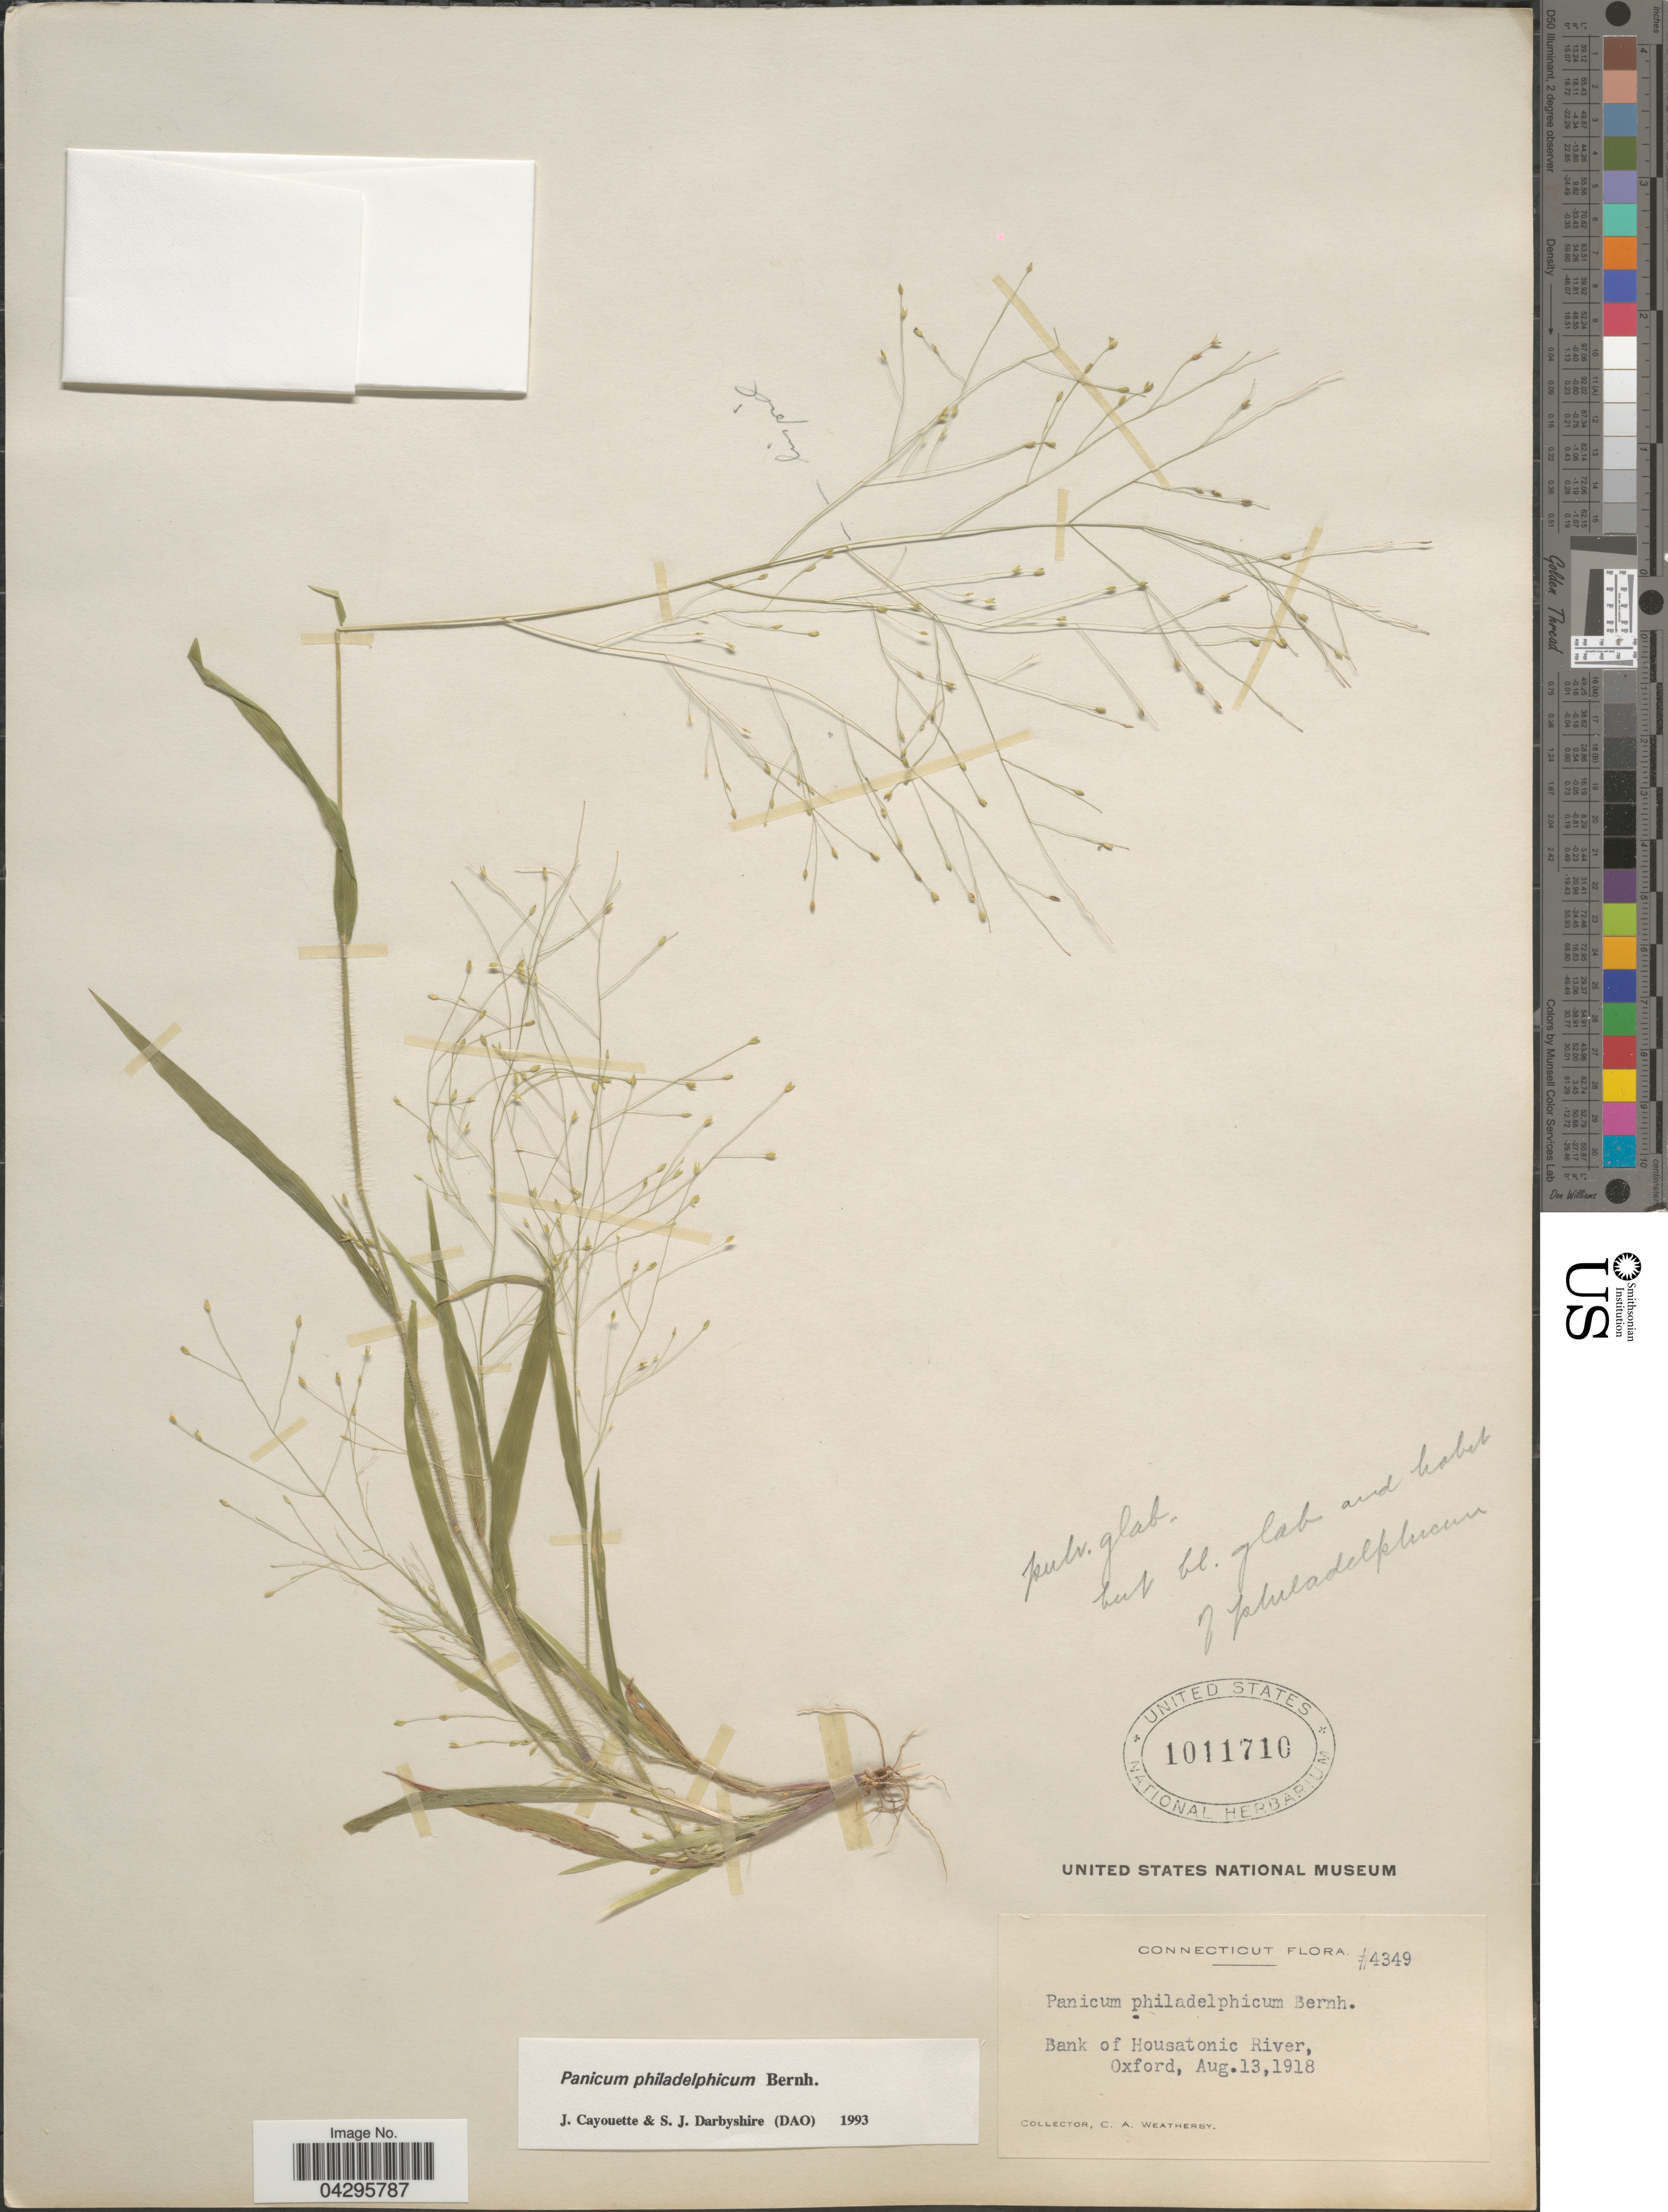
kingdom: Plantae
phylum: Tracheophyta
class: Liliopsida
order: Poales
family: Poaceae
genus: Panicum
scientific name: Panicum philadelphicum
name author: Bernh. ex Trin.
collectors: C. A. Weatherby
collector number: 4349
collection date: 1918-08-13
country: United States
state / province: Connecticut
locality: Bank of Housatonic River, Oxford.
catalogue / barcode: US 1011710